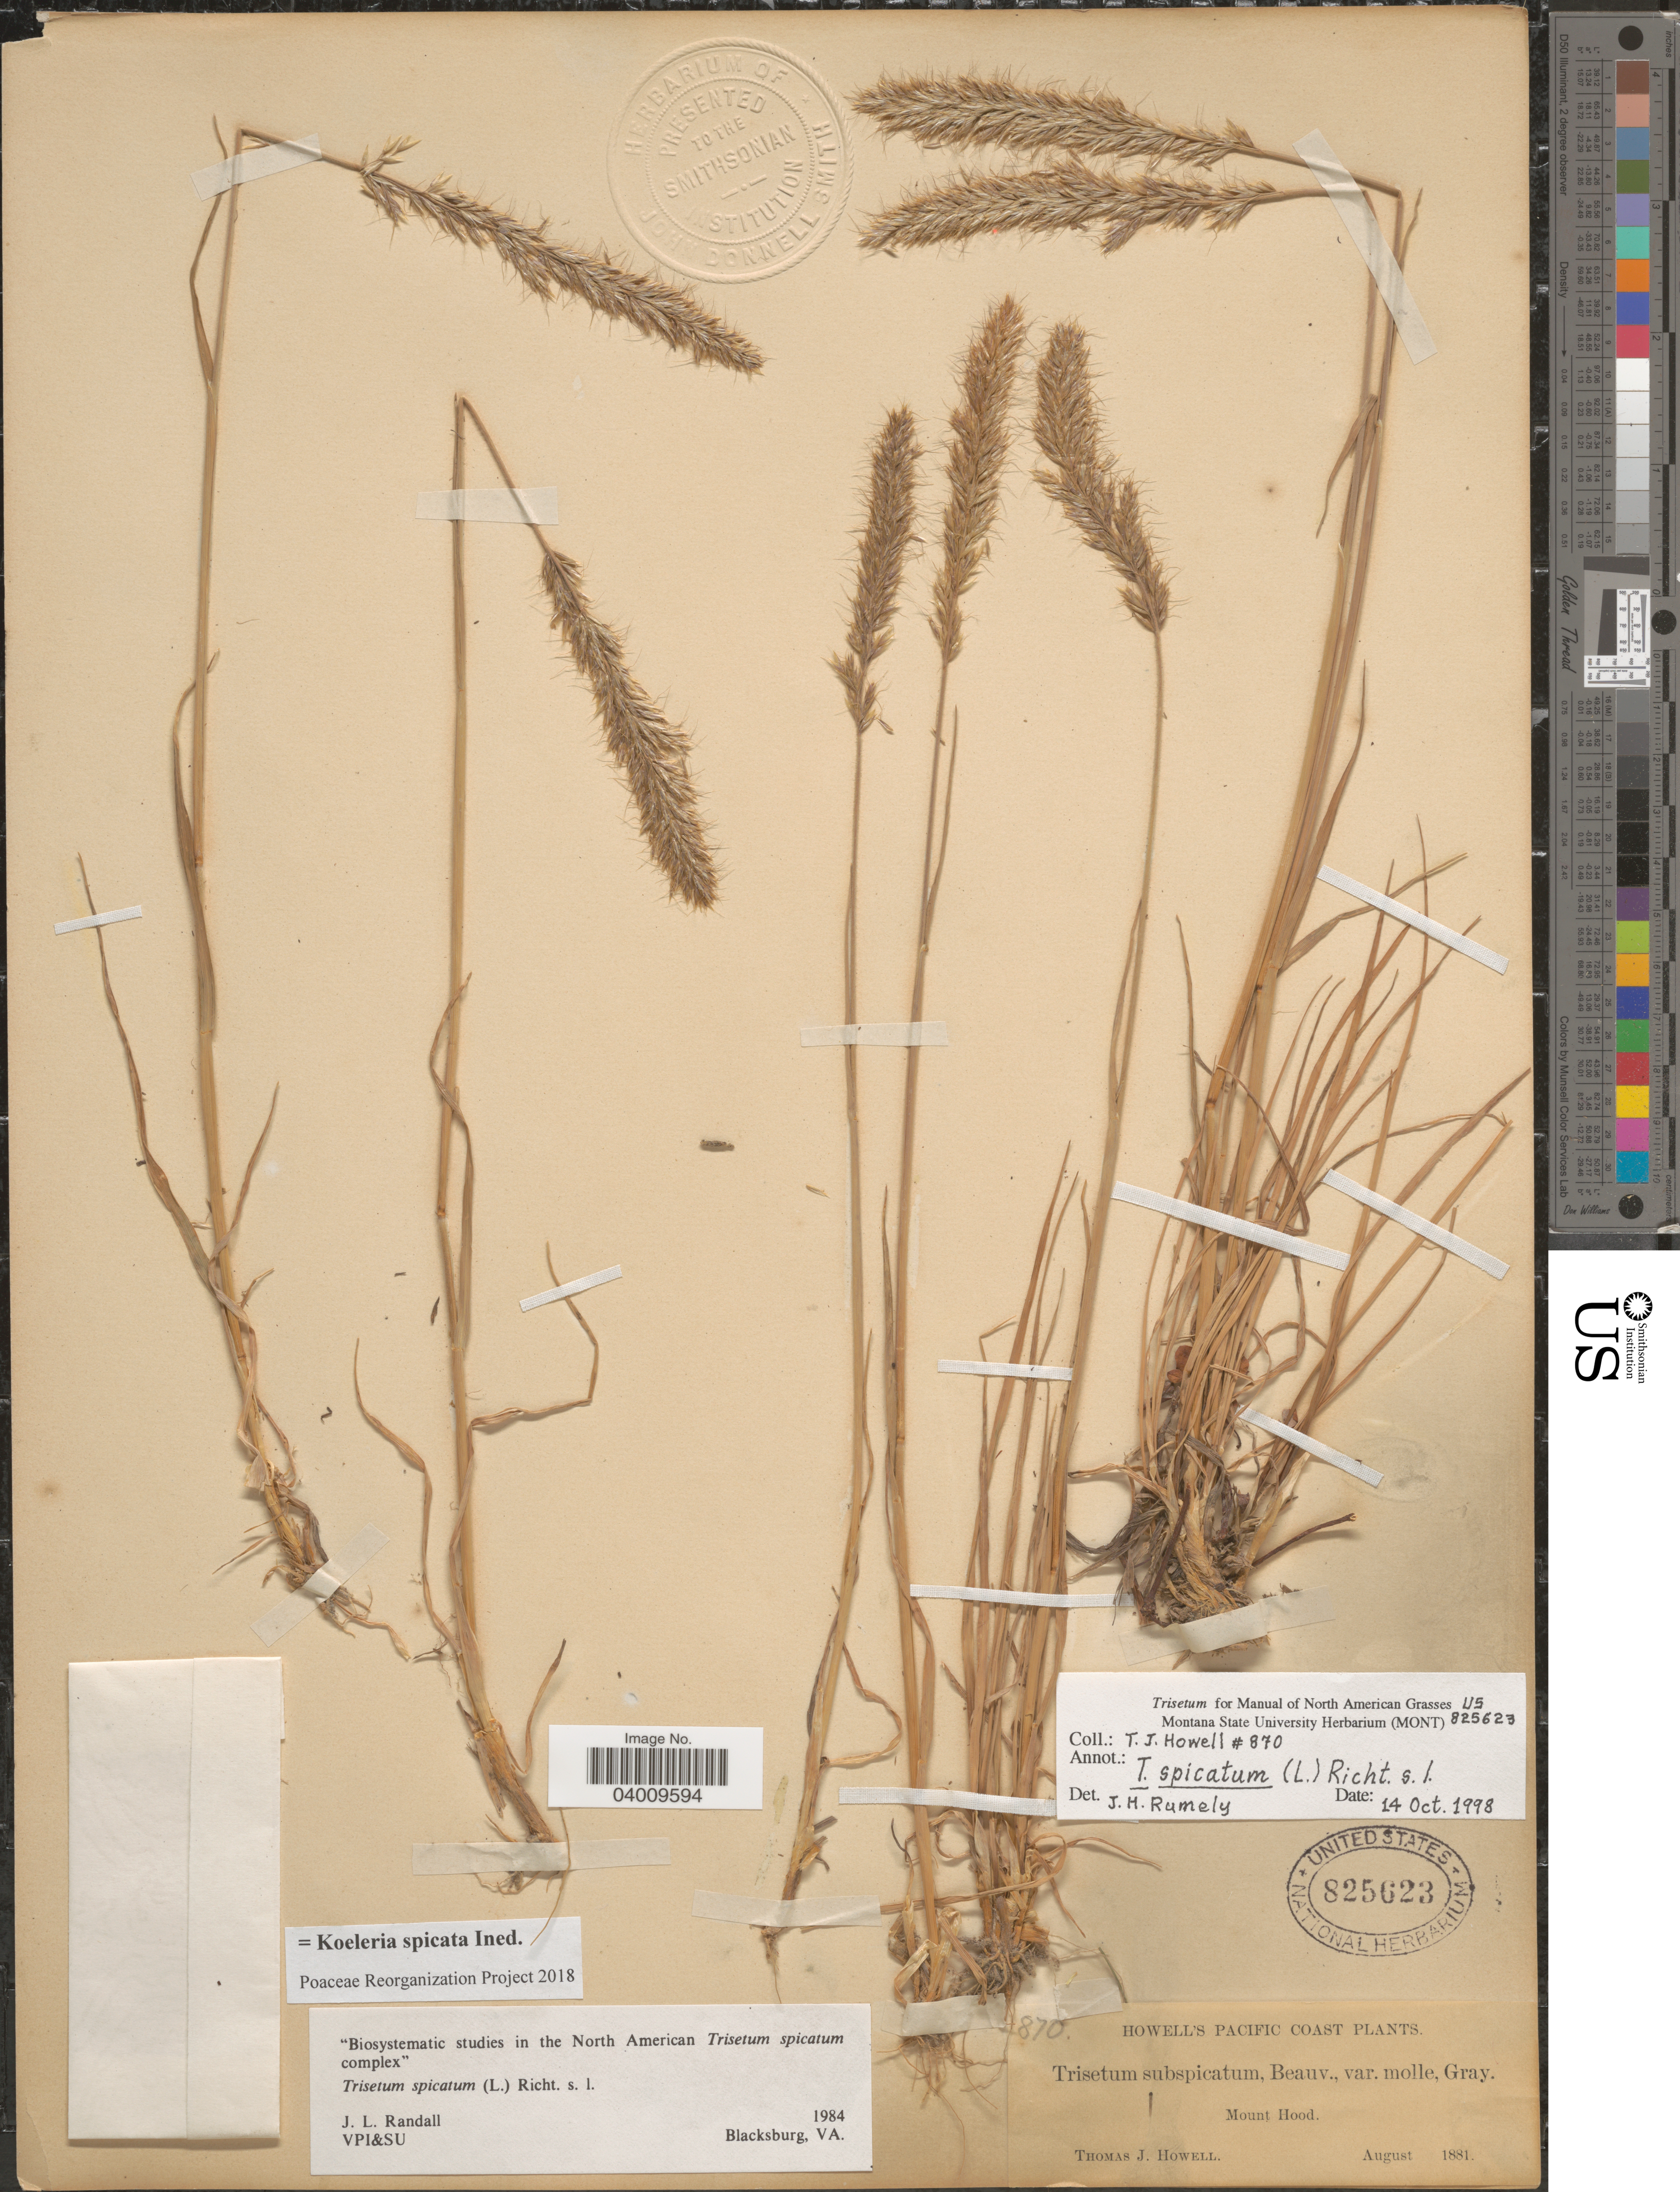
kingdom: Plantae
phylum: Tracheophyta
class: Liliopsida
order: Poales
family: Poaceae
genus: Koeleria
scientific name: Koeleria spicata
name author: (L.) Barberá et al.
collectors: T. J. Howell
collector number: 870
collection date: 1881-08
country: United States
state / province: Oregon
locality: Pacific Coast. Mount Hood.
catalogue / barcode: US 825623